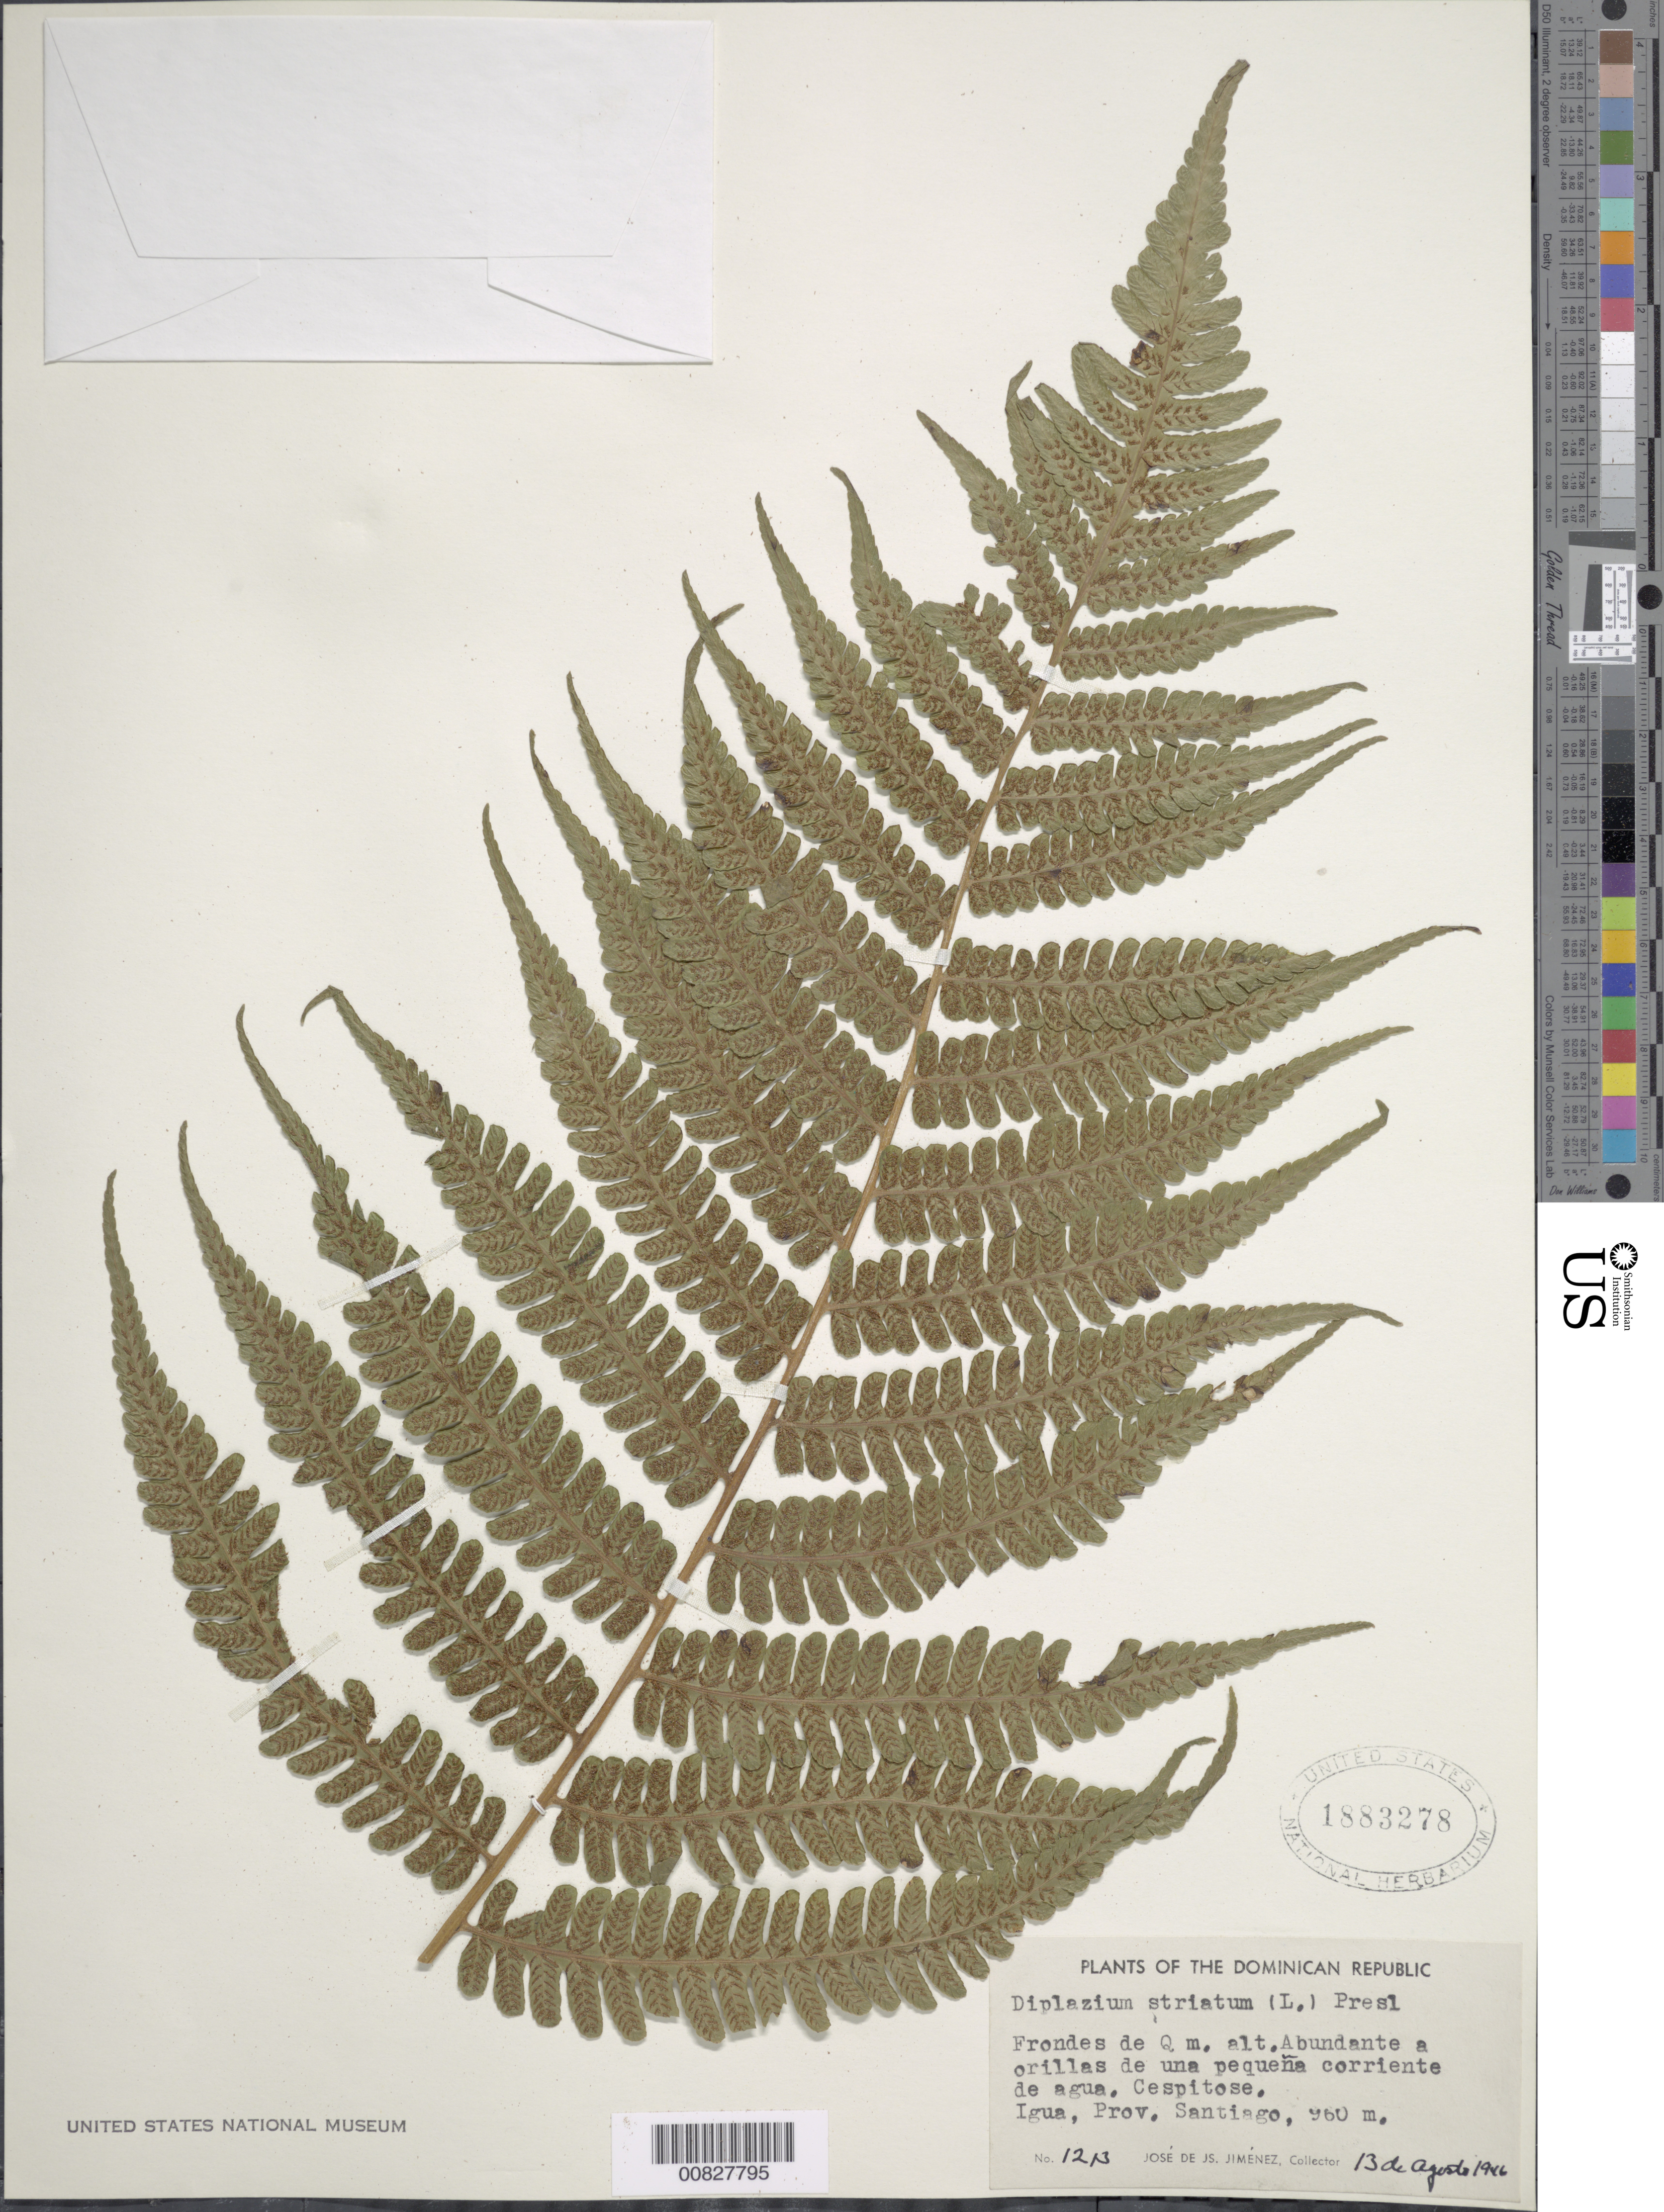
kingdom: Plantae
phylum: Tracheophyta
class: Polypodiopsida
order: Polypodiales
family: Athyriaceae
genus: Diplazium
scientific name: Diplazium striatum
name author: (L.) C. Presl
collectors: J. J. Jiménez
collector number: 1213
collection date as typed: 13 Aug 1946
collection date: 1946-08-13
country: Dominican Republic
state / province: Santiago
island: Hispaniola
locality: Igua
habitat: Orillas de una pequena corriente de agua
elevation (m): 960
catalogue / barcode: US 1883278